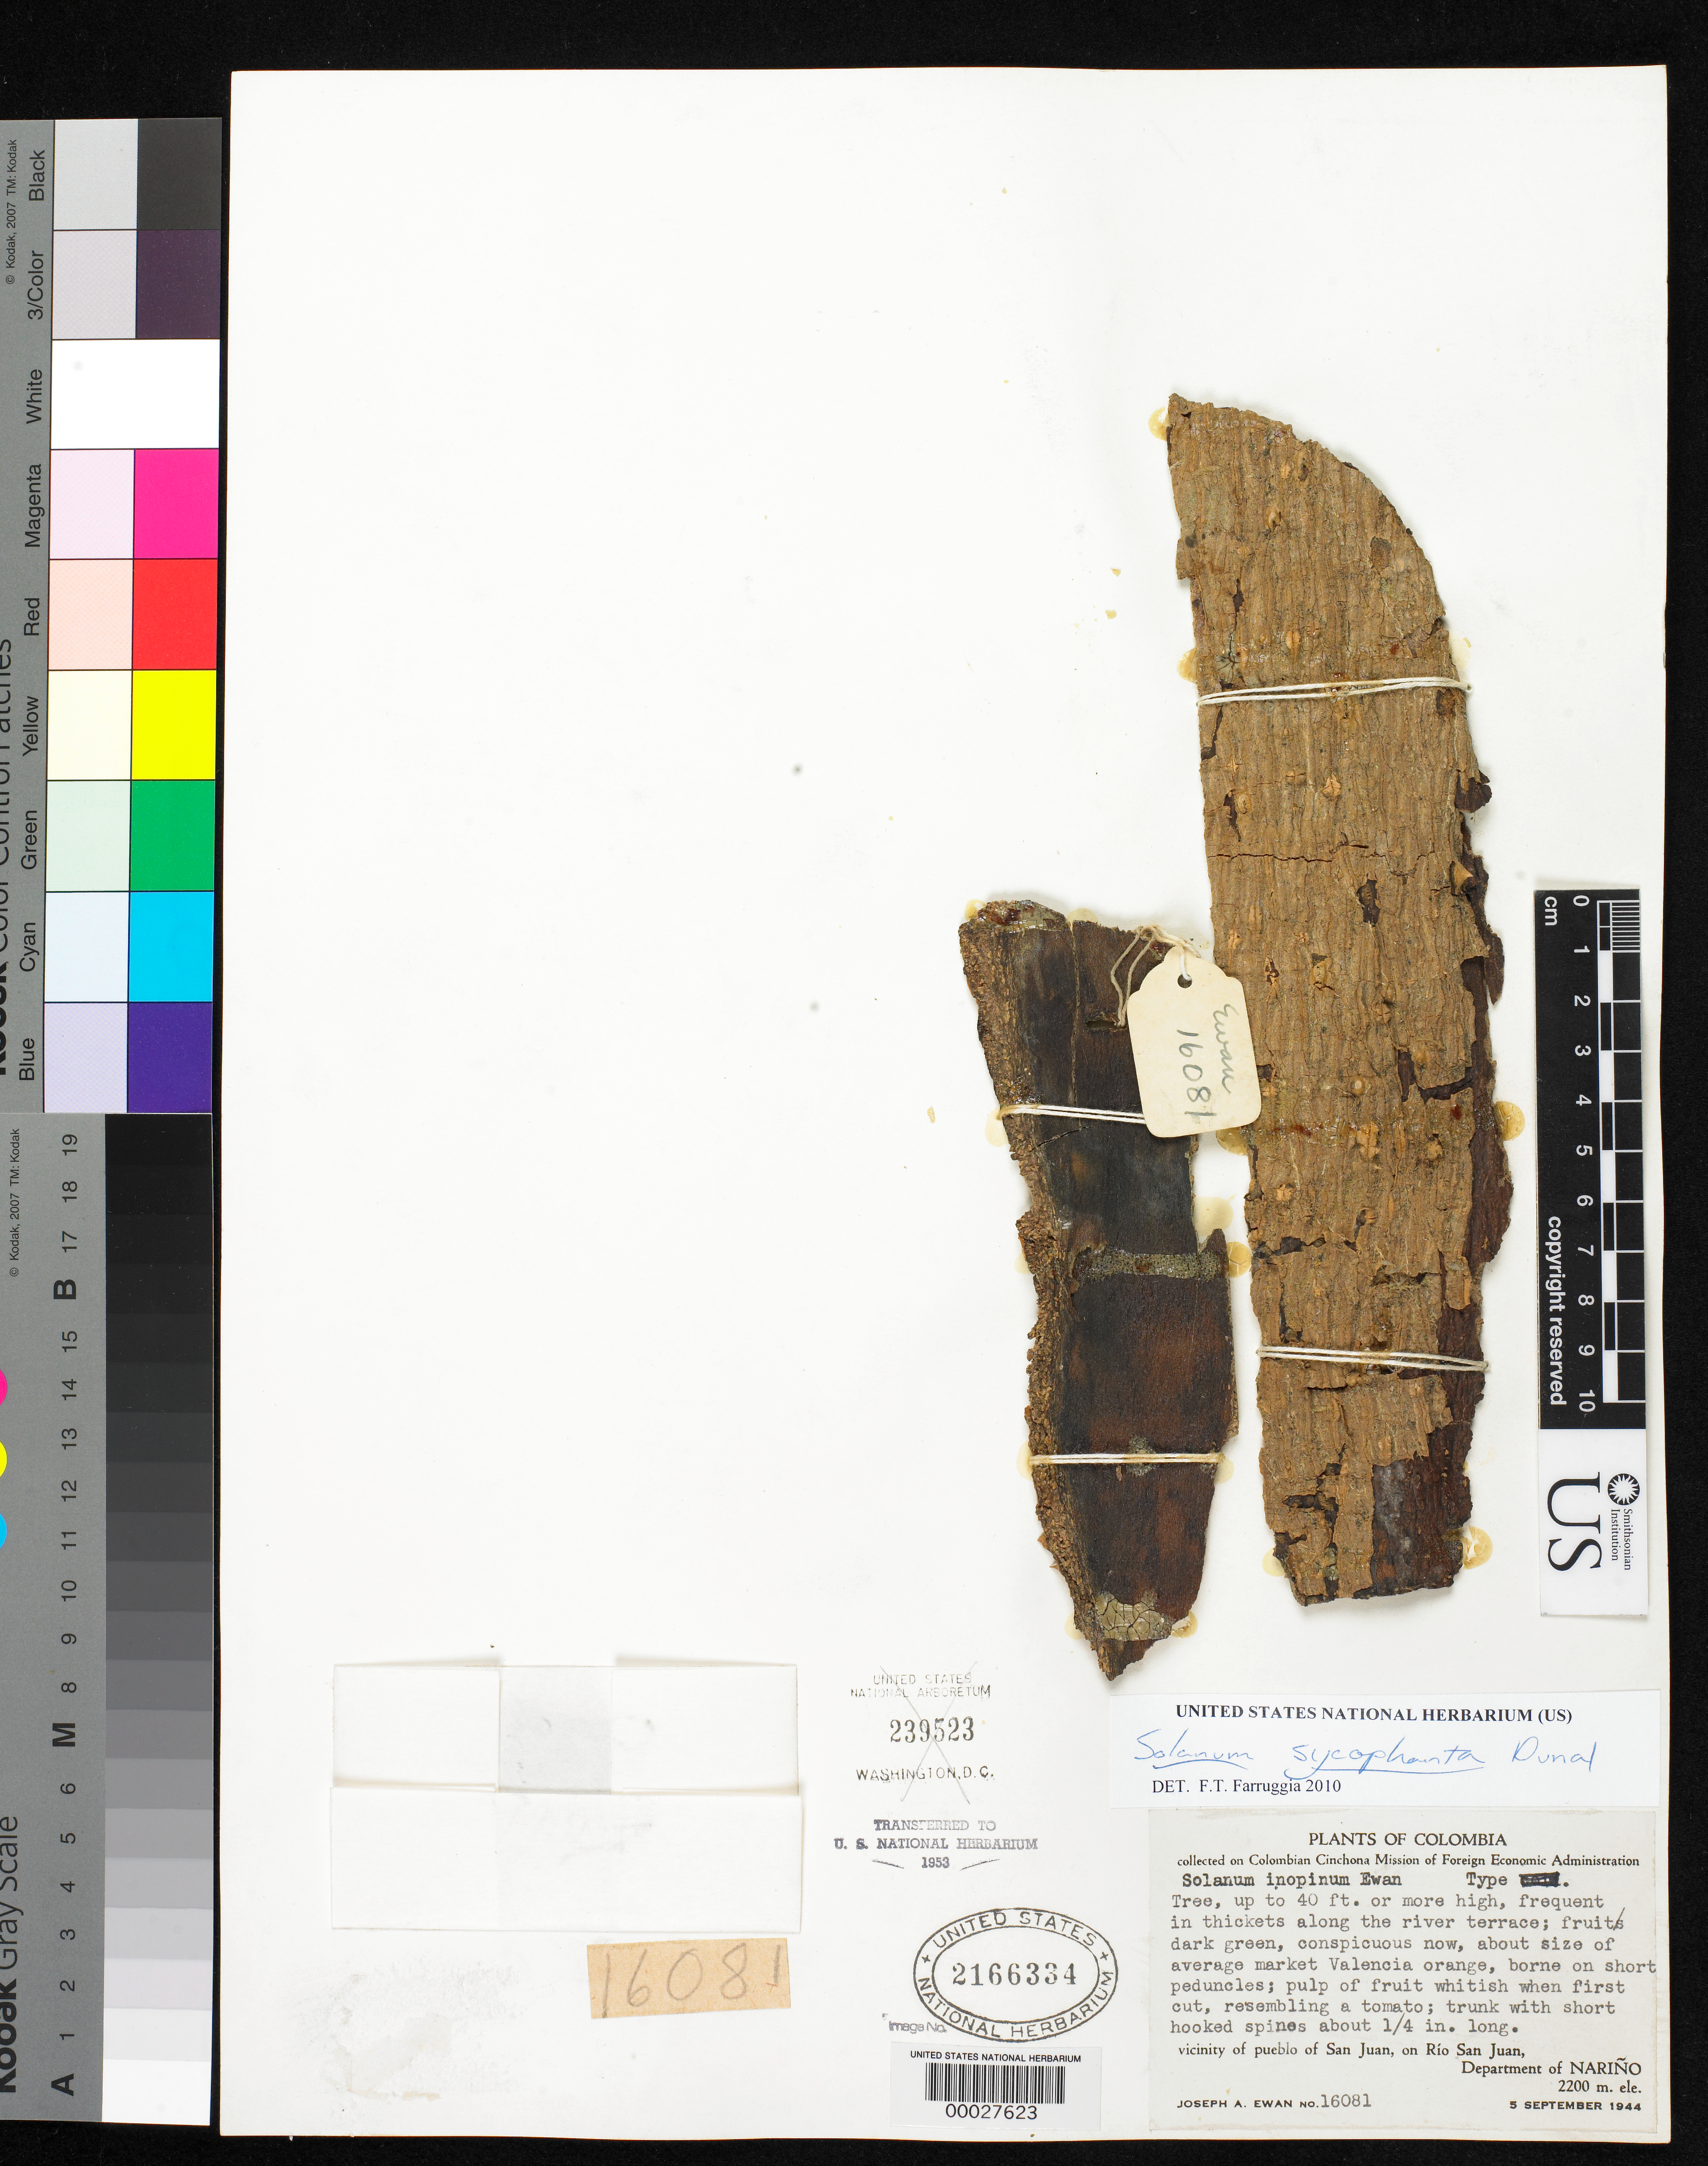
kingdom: Plantae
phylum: Tracheophyta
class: Magnoliopsida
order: Solanales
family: Solanaceae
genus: Solanum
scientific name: Solanum inopinum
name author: Ewan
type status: Holotype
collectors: J. A. Ewan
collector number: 16081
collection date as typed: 05 Sep 1944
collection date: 1944-09-05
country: Colombia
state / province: Nariño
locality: San Juan, Rio San Juan.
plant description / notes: One of two specimens ex United States National Arboretum. Unclear whether this sheet (USNH 2166334) is an isotype or second sheet of holotype (mounted on 2 sheets).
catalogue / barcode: US 2166334